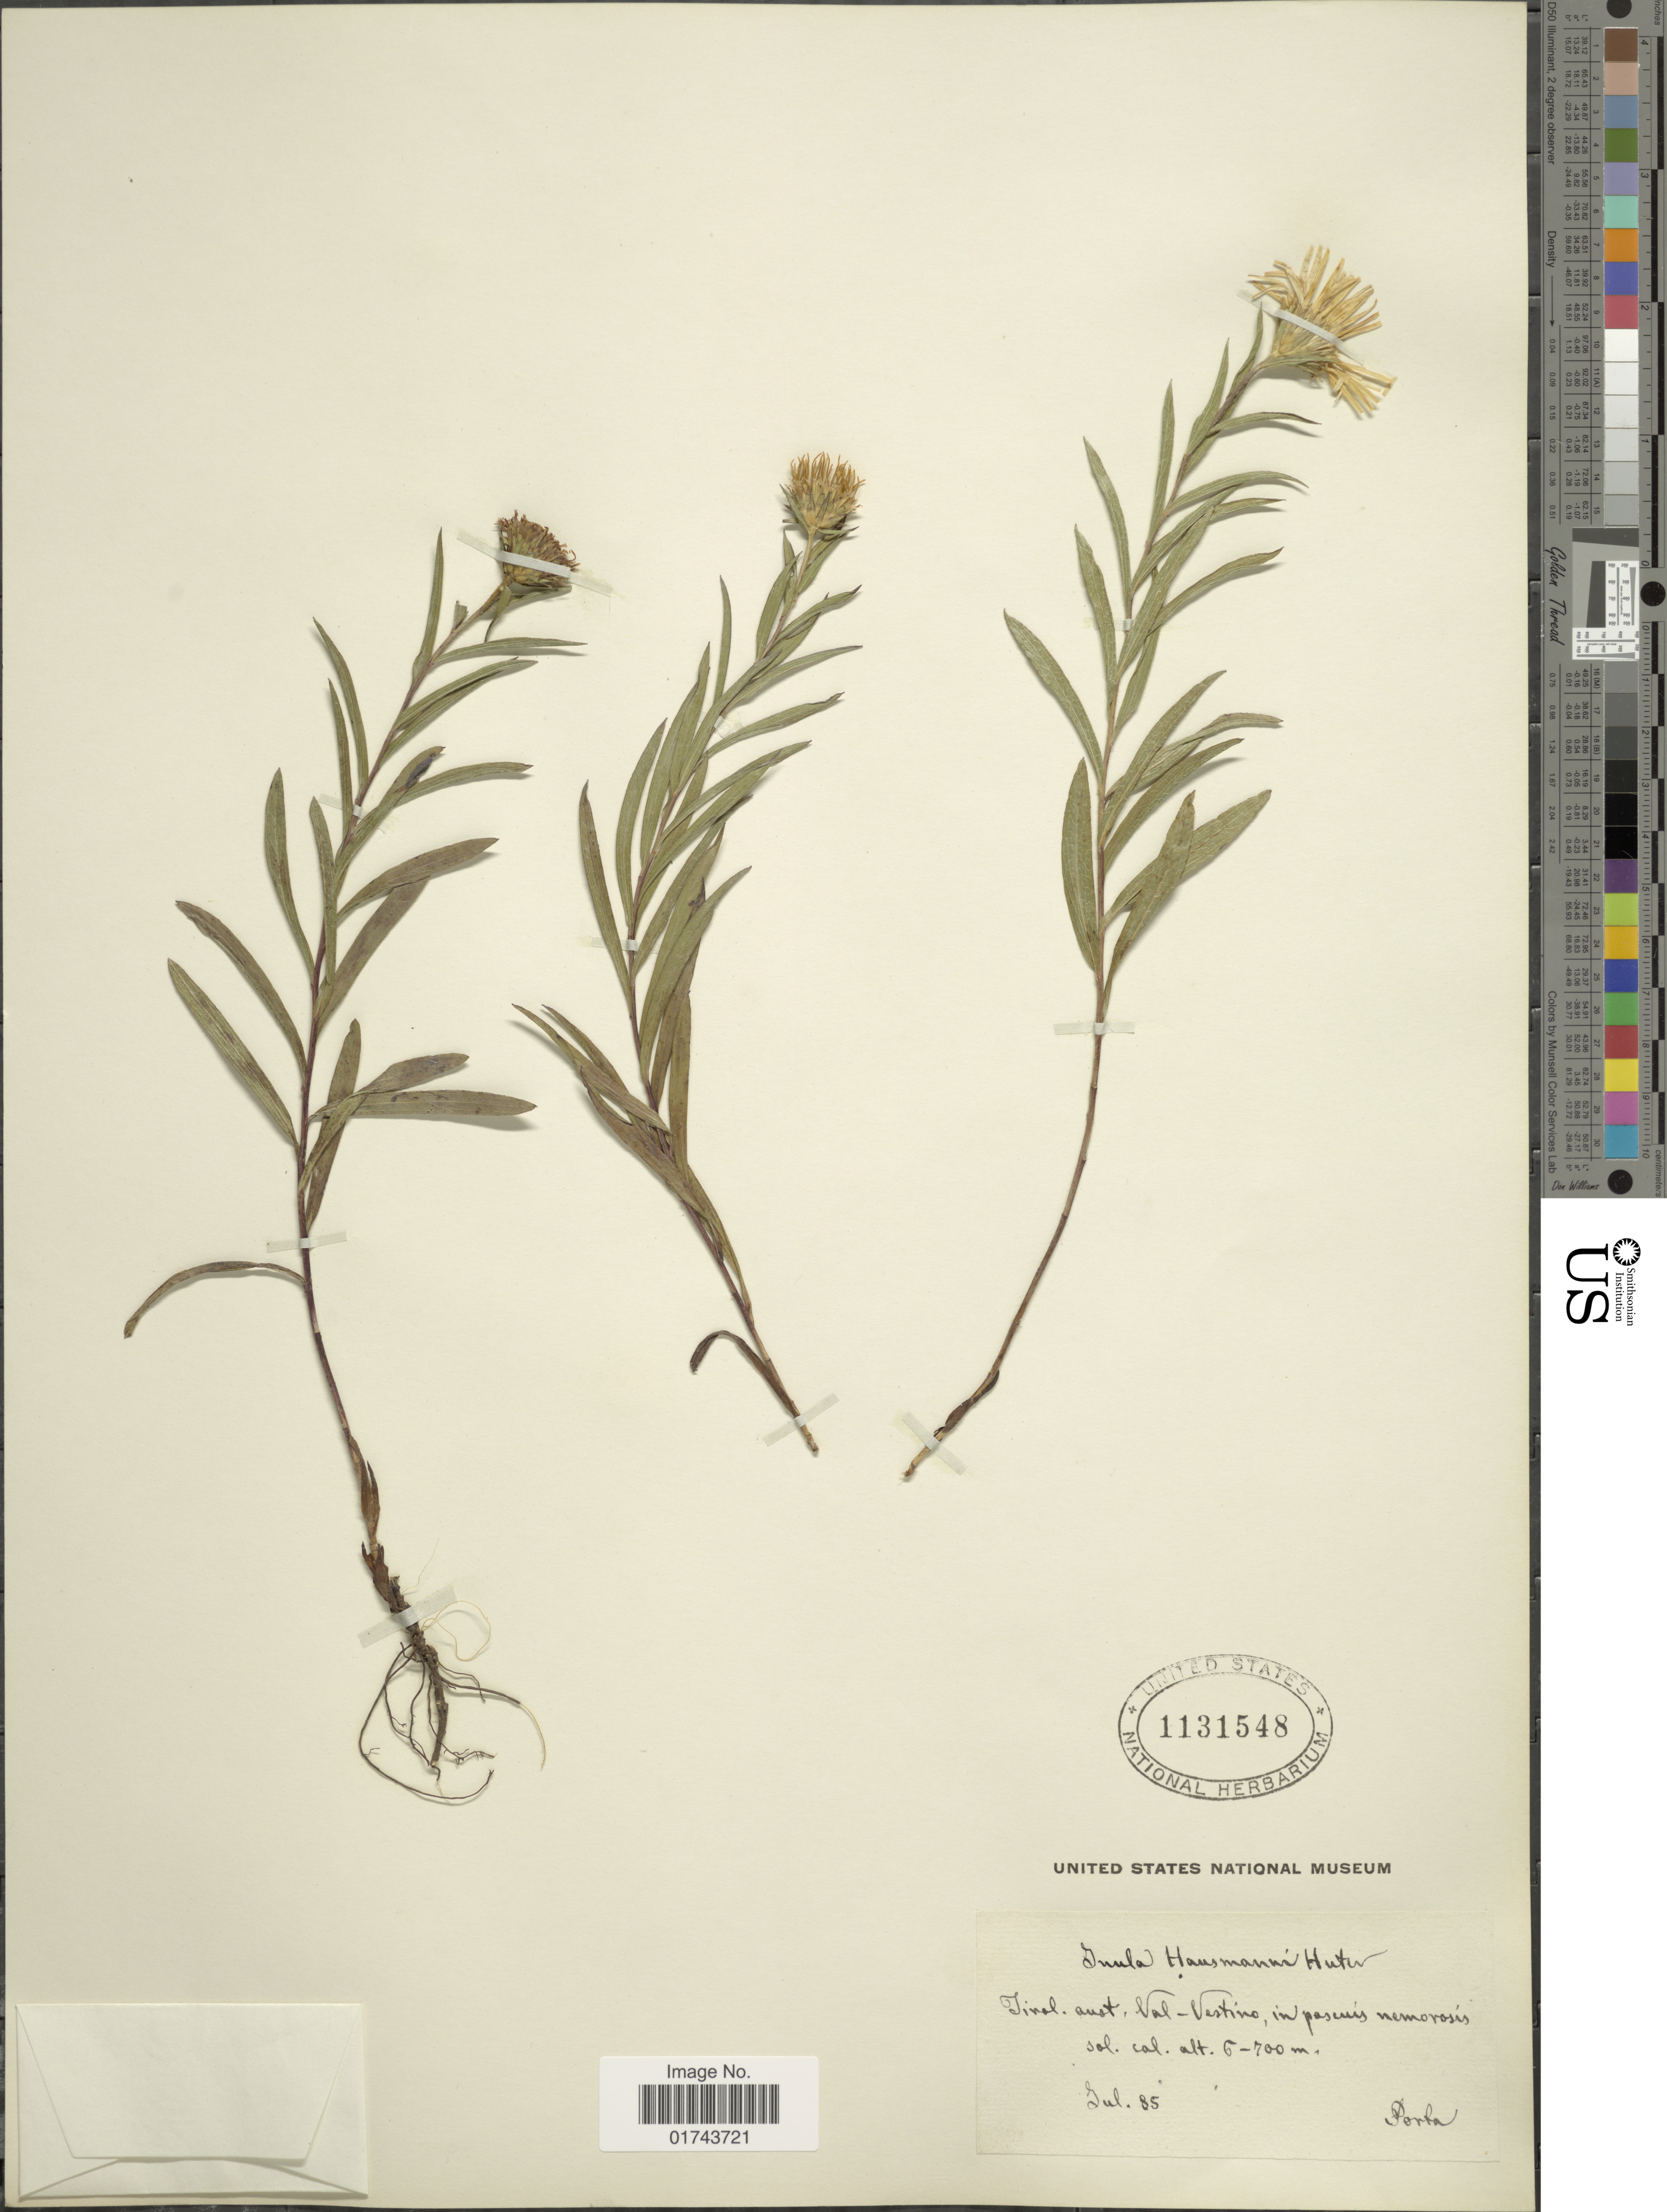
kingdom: Plantae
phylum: Tracheophyta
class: Magnoliopsida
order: Asterales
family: Asteraceae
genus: Inula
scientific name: Inula hausmanni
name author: Huter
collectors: P. Porta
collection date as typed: Transcribed d/m/y: /7/85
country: Italy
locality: Tirol. Aust., Val Vestino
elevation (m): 600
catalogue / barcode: US 1131548